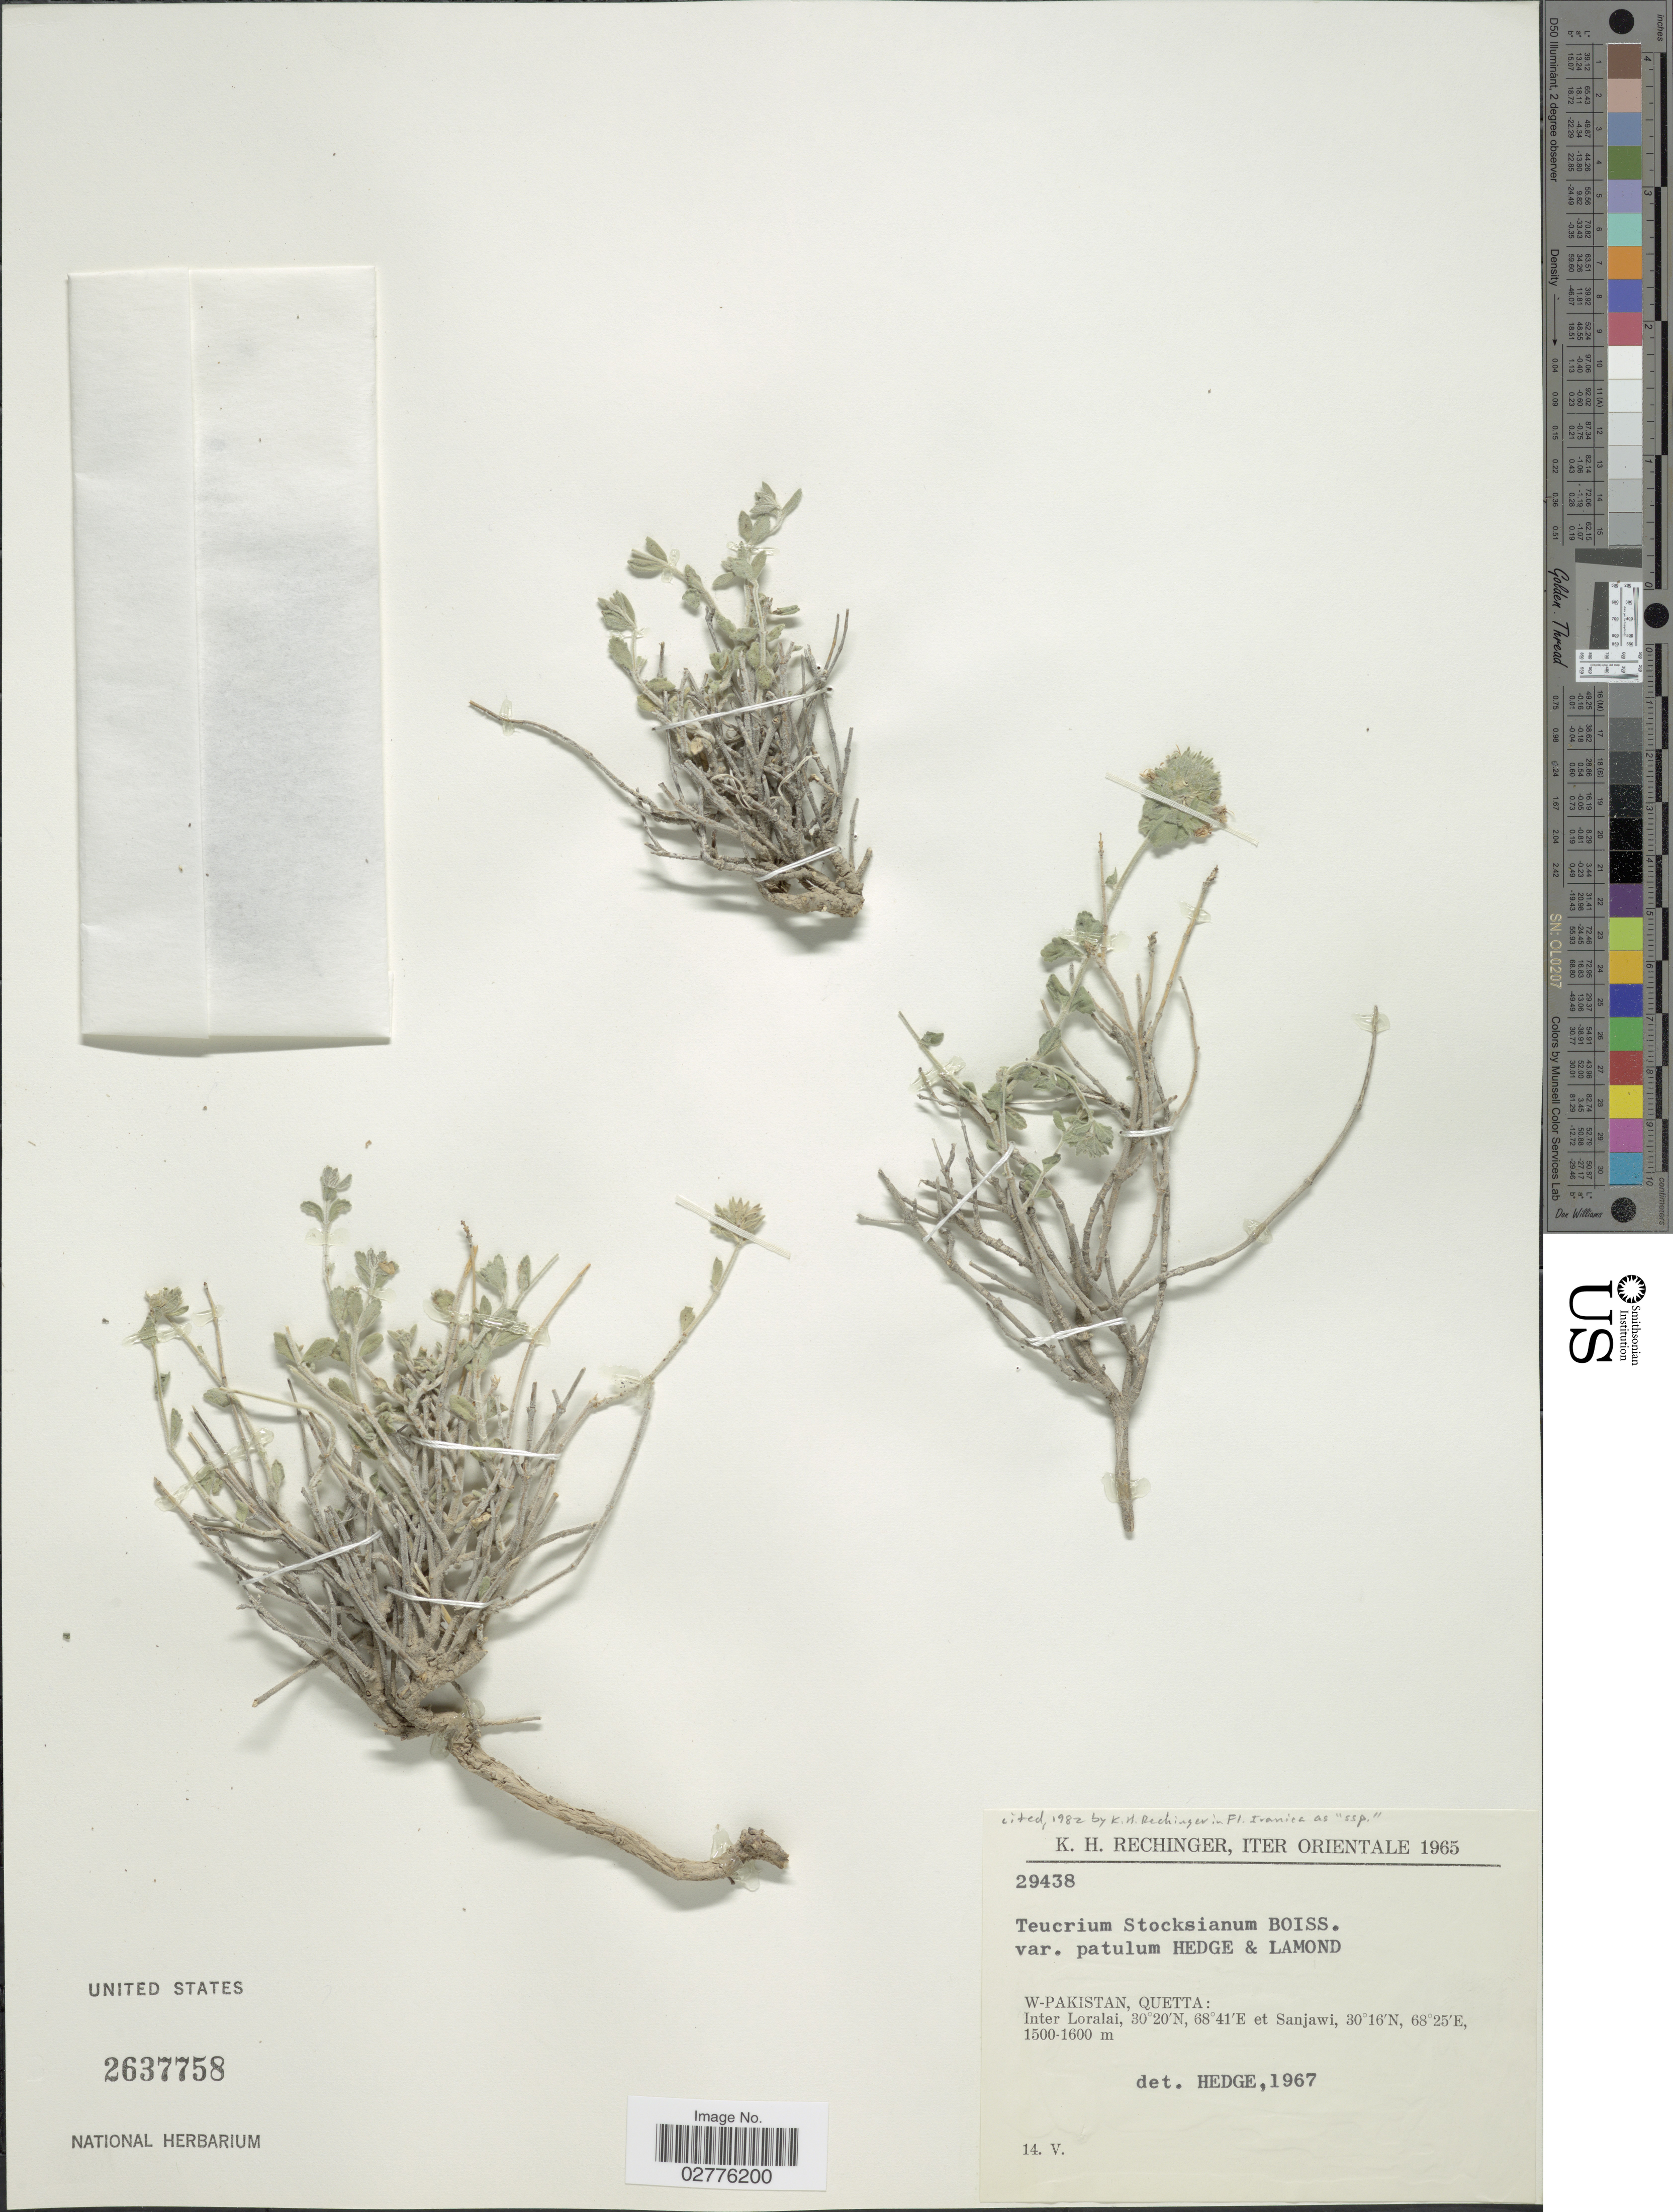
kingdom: Plantae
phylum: Tracheophyta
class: Magnoliopsida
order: Lamiales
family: Lamiaceae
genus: Teucrium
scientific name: Teucrium stocksianum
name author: Boiss.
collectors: K. H. Rechinger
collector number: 29438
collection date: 1965-05-14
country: Pakistan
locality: Orientale, W-Pakistan, Quetta: Inter Loralai et Sanjawi.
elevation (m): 1500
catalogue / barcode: US 2637758